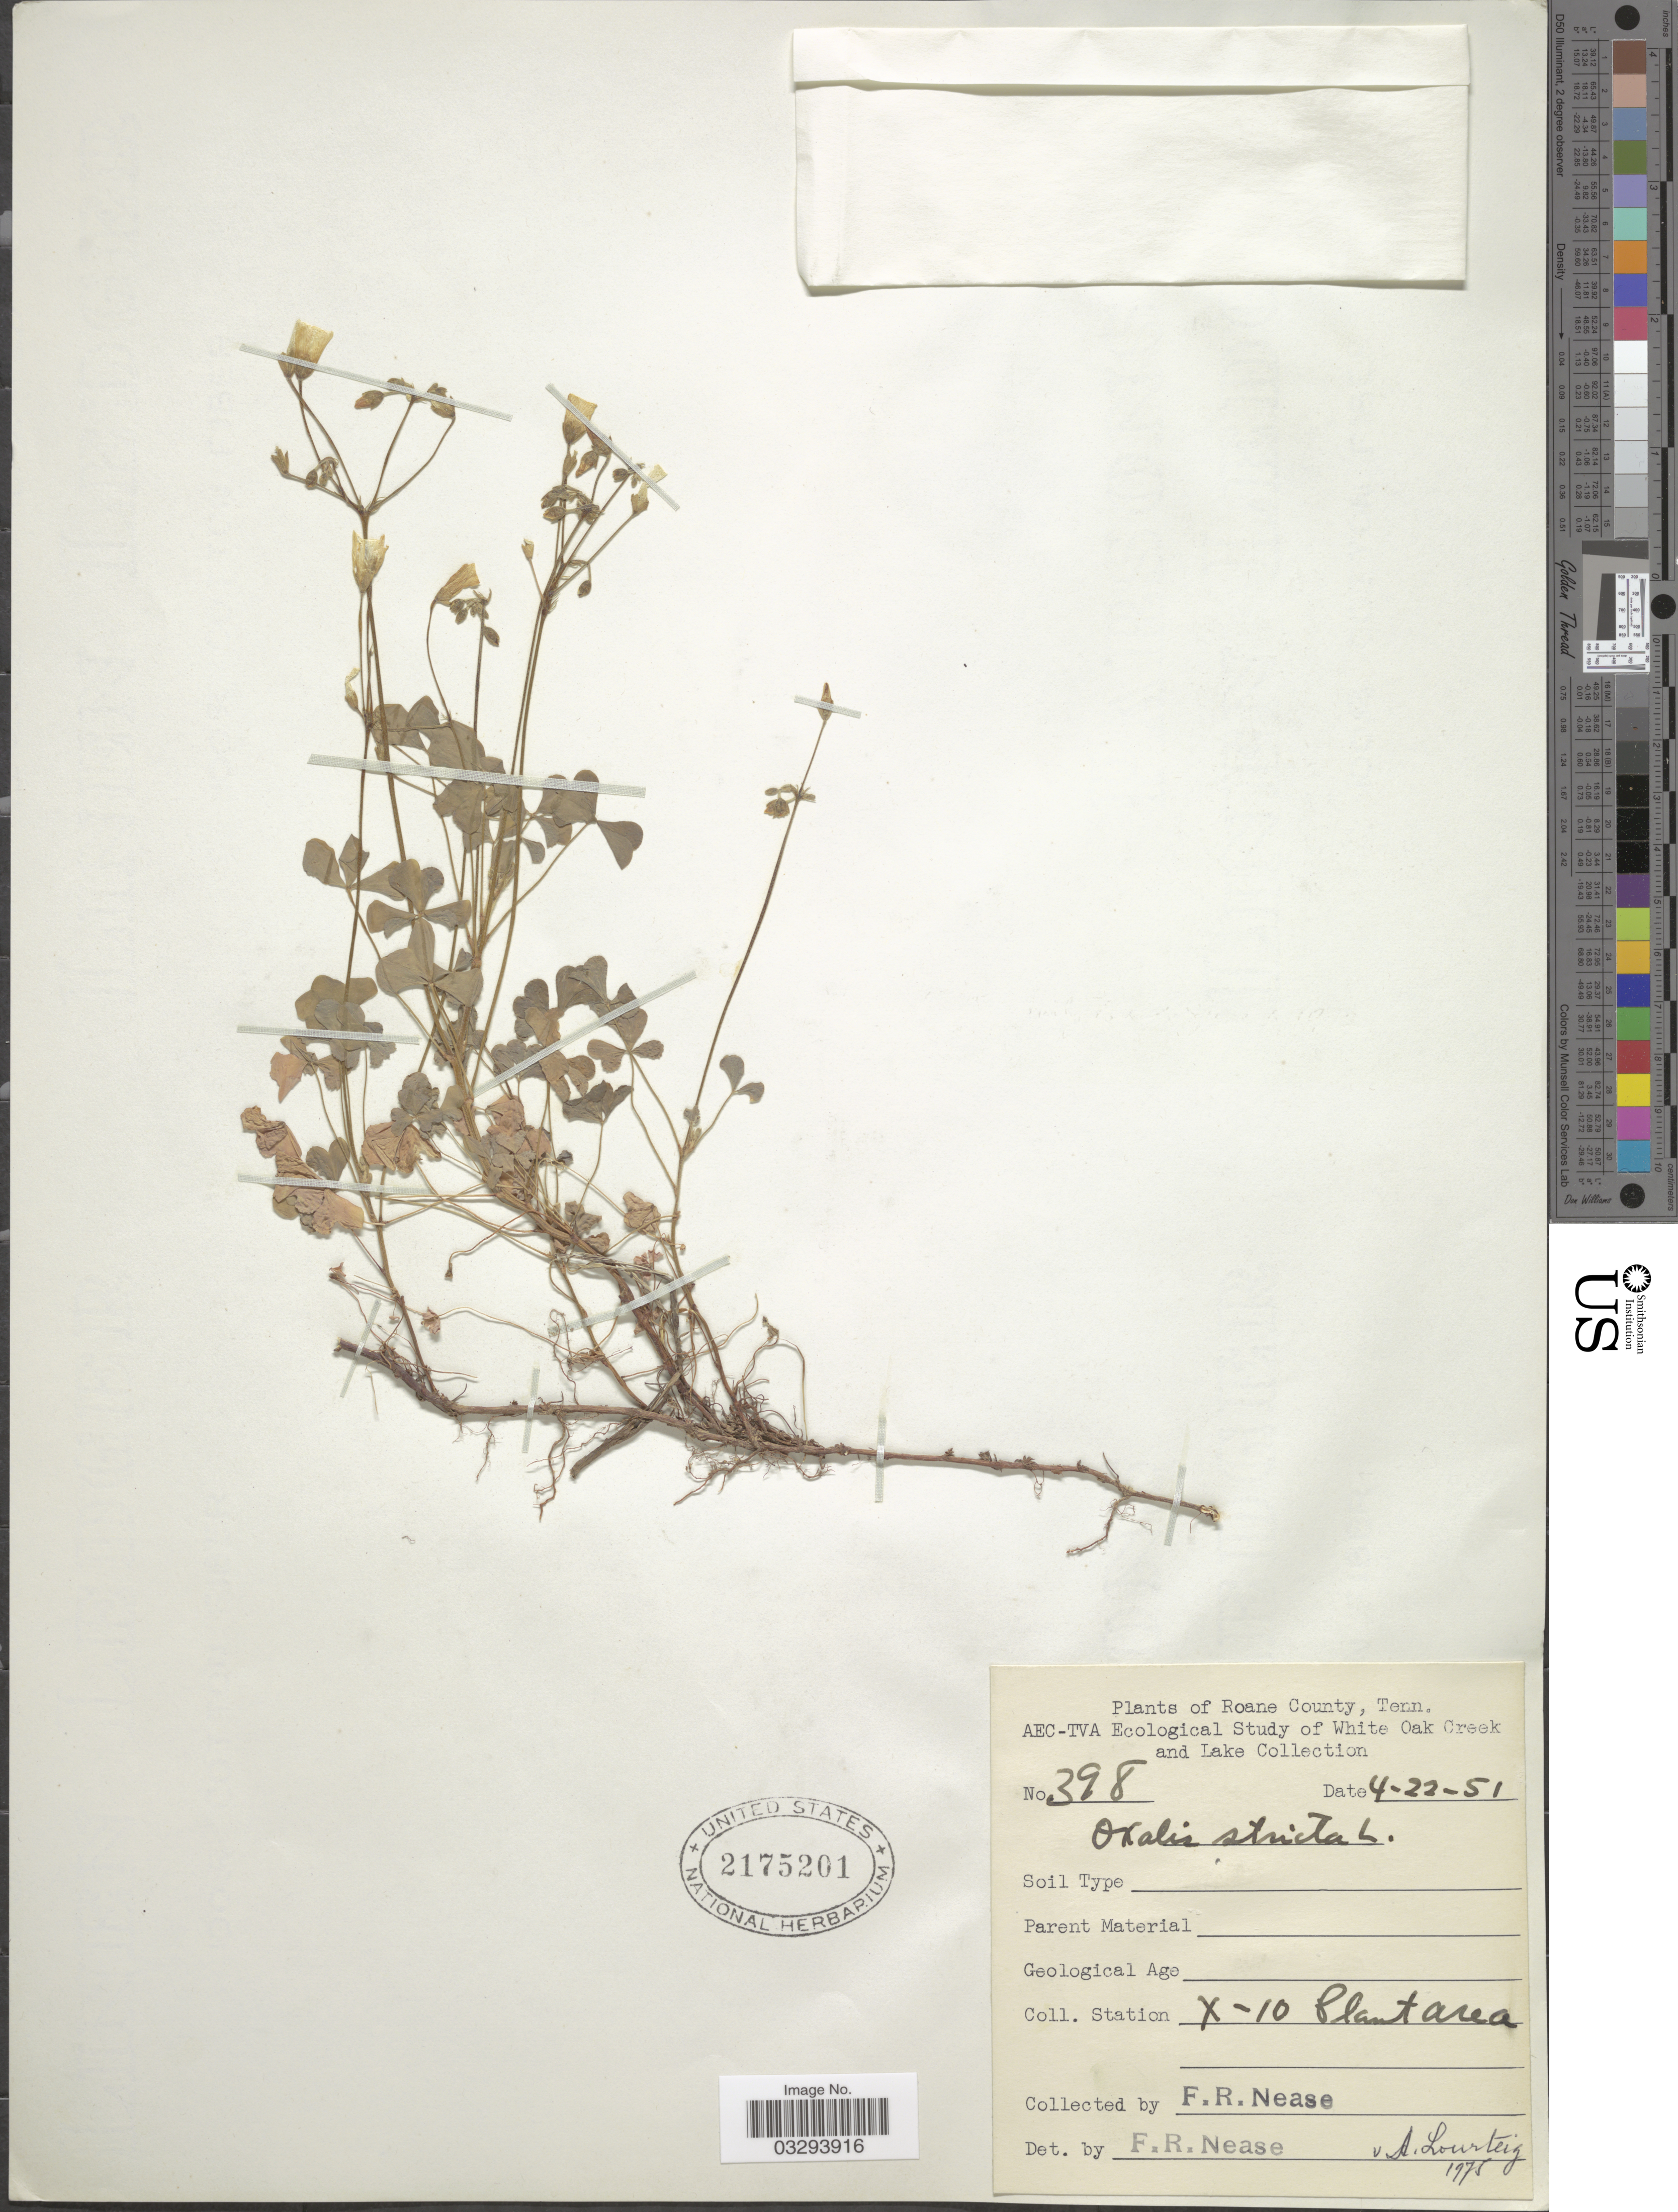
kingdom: Plantae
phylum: Tracheophyta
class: Magnoliopsida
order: Oxalidales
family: Oxalidaceae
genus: Oxalis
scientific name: Oxalis stricta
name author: L.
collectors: F. Nease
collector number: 398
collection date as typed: Transcribed d/m/y: 22/4/51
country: United States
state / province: Tennessee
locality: Roane County. Station X-10 Plantarea.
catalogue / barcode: US 2175201